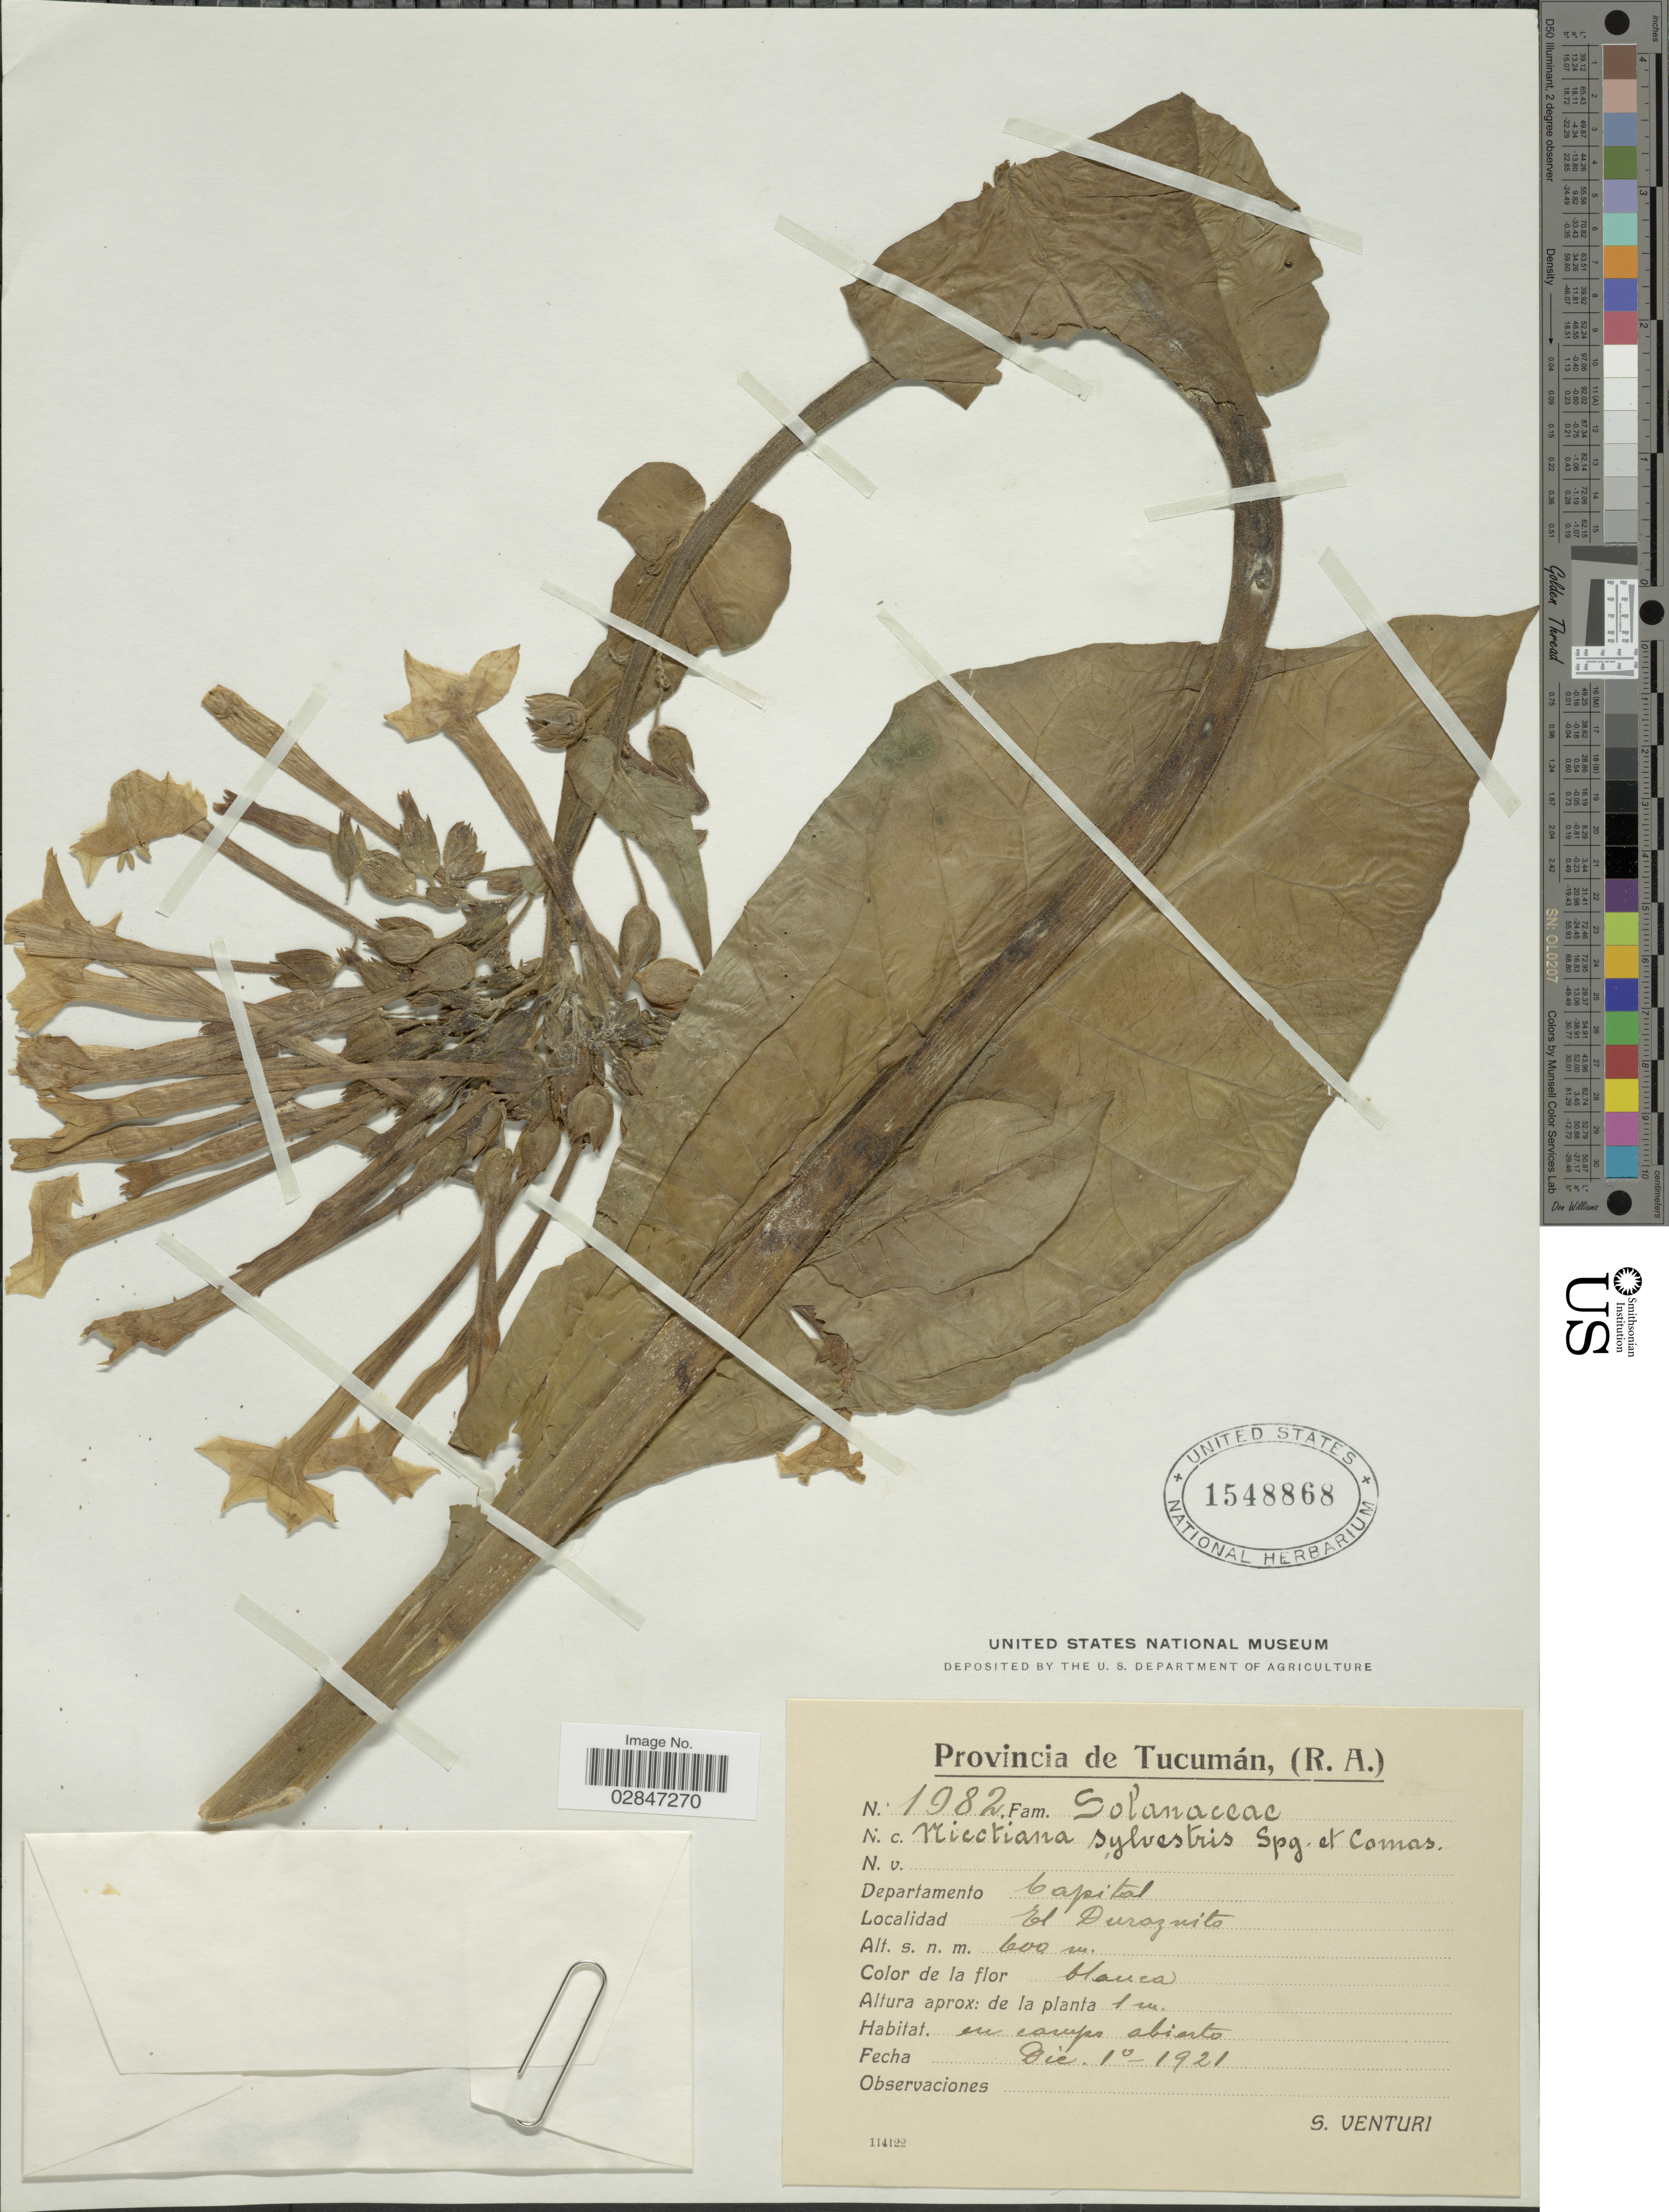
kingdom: Plantae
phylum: Tracheophyta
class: Magnoliopsida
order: Solanales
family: Solanaceae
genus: Nicotiana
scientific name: Nicotiana sylvestris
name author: Speg.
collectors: S. Venturi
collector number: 1982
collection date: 1921-12-01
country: Argentina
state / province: Tucuman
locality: Provincia de Tucumán, (R. A.) Departamento Capital, El Duroznito.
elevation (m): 600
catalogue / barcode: US 1548868